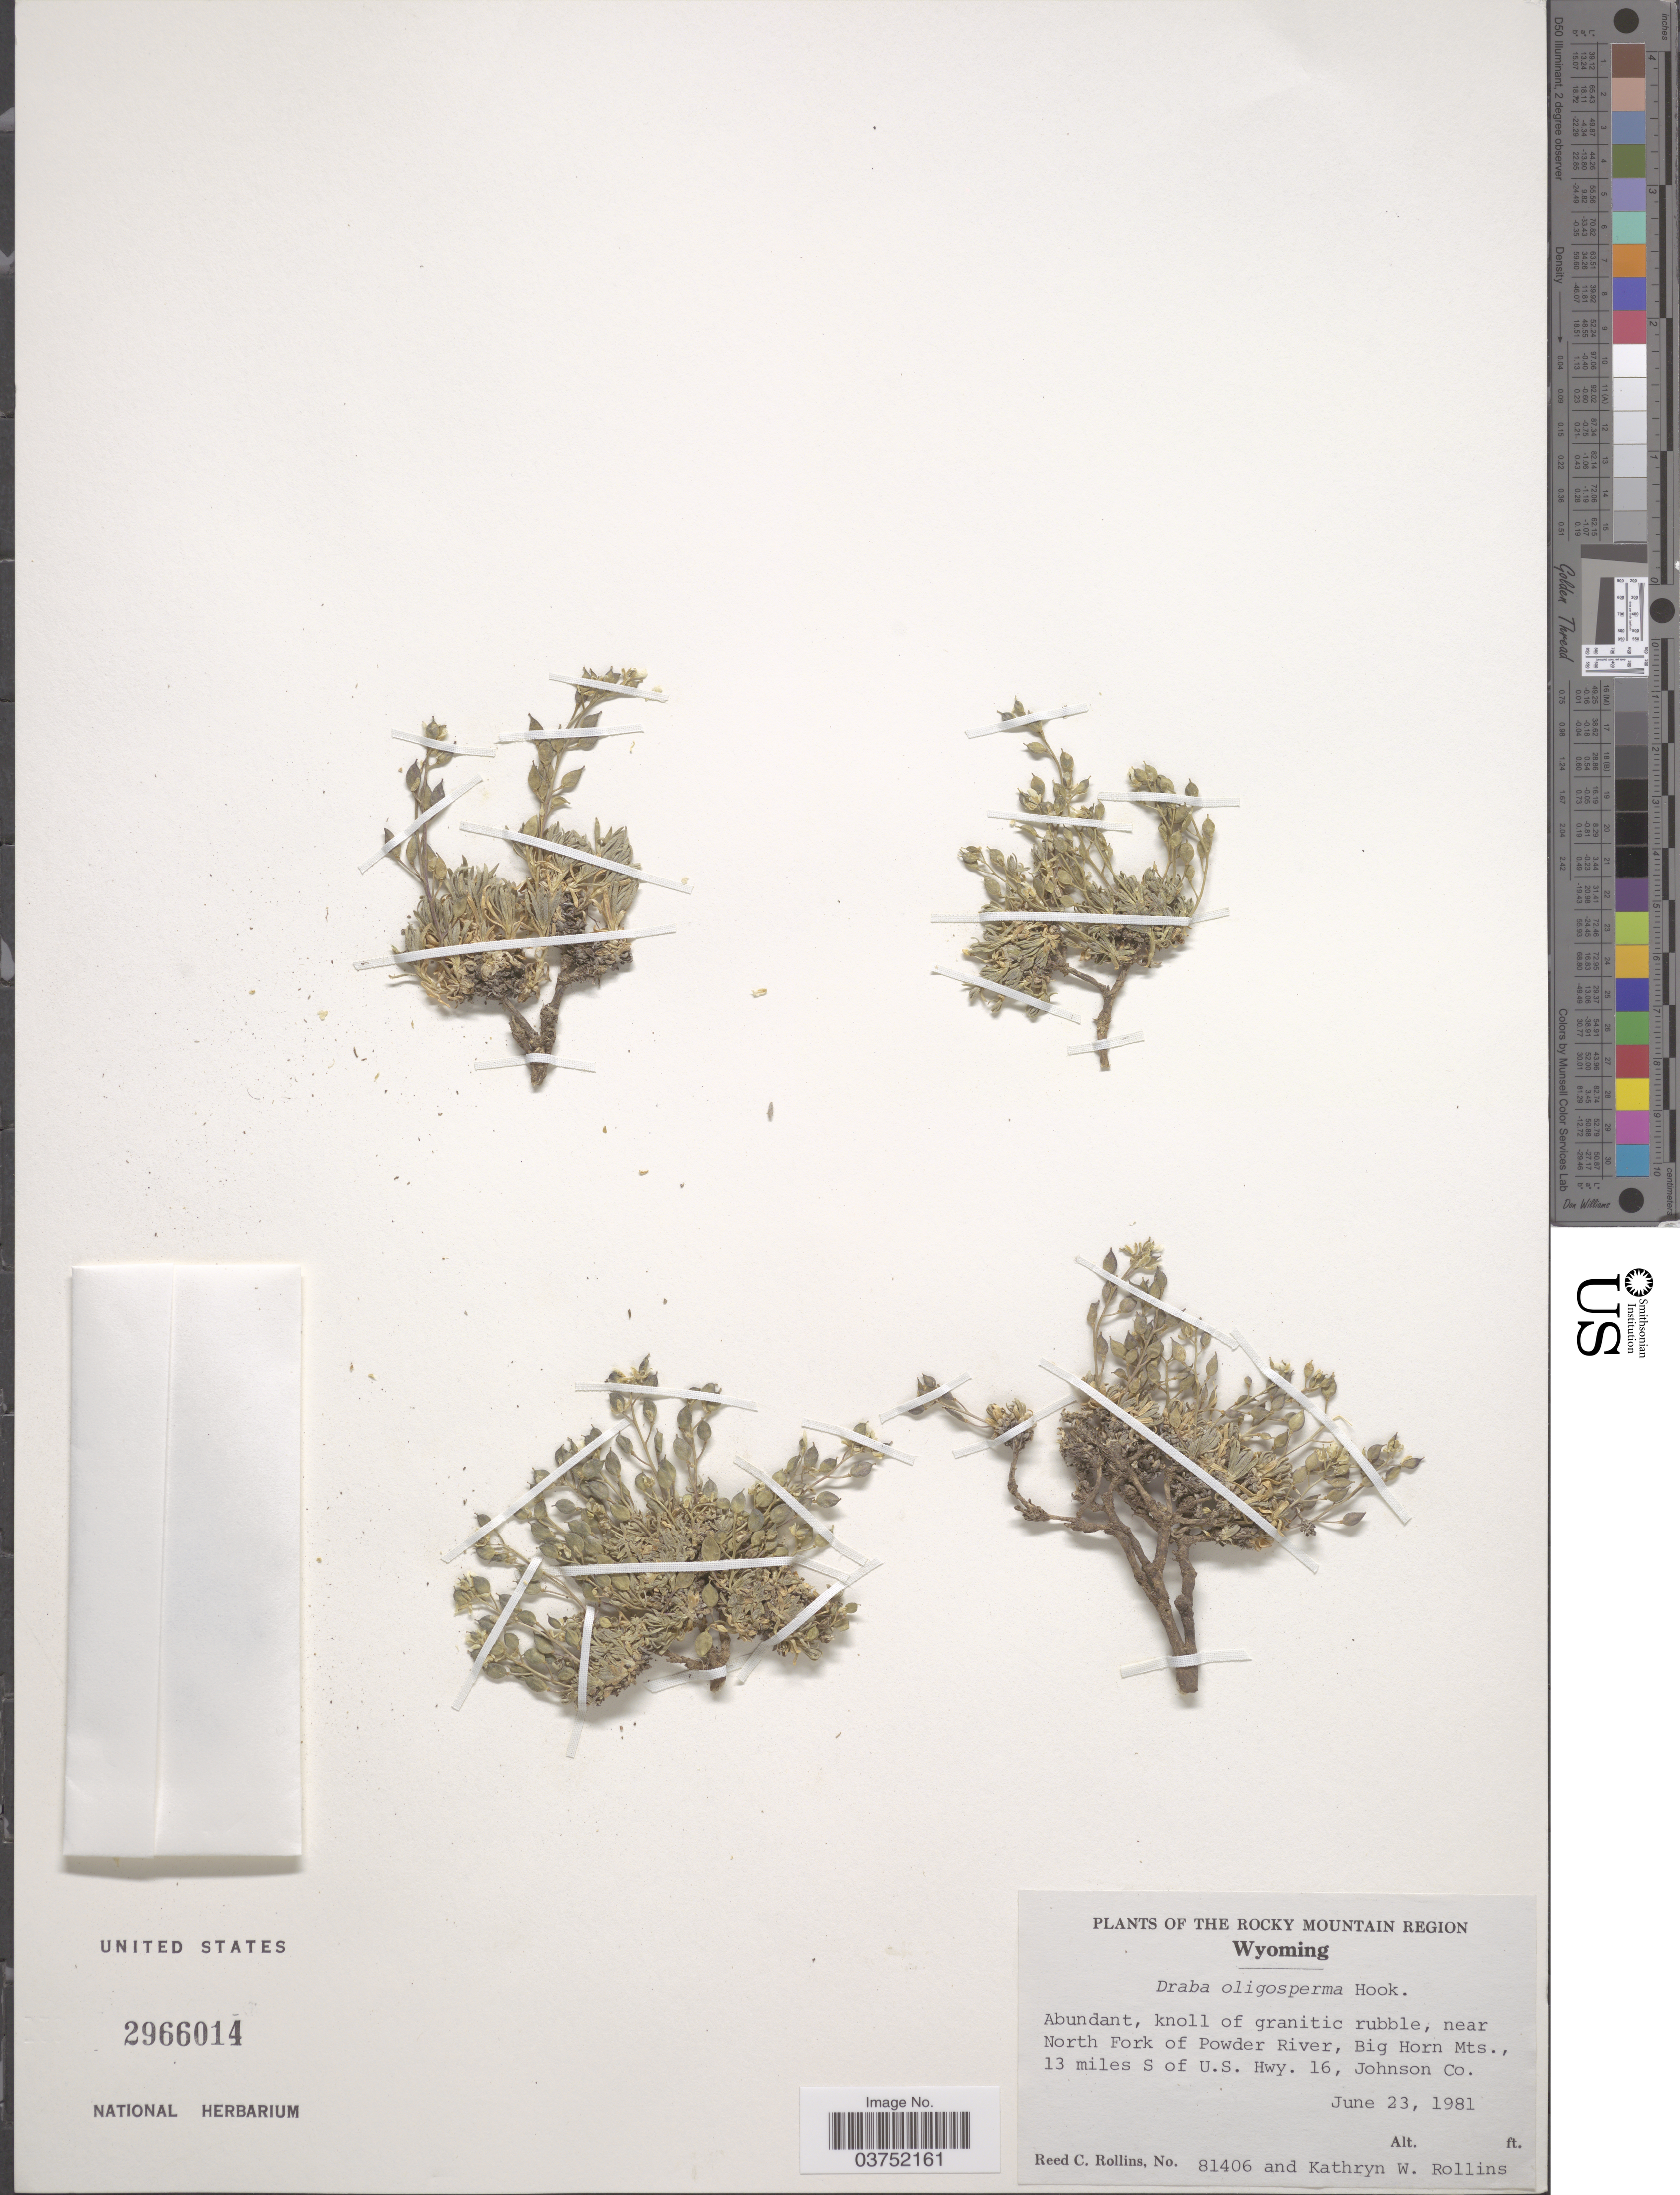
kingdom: Plantae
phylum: Tracheophyta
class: Magnoliopsida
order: Brassicales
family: Brassicaceae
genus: Draba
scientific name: Draba oligosperma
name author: Hook.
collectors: R. C. Rollins & K. W. Rollins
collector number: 81406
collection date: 1981-06-23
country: United States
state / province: Wyoming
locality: Rocky Mountain Region. Near North Fork of Powder River, Big Horn Mts., 13 miles S of U.S. Hwy. 16, Johnson Co.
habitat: knoll of granitic rubble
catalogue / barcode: US 2966014